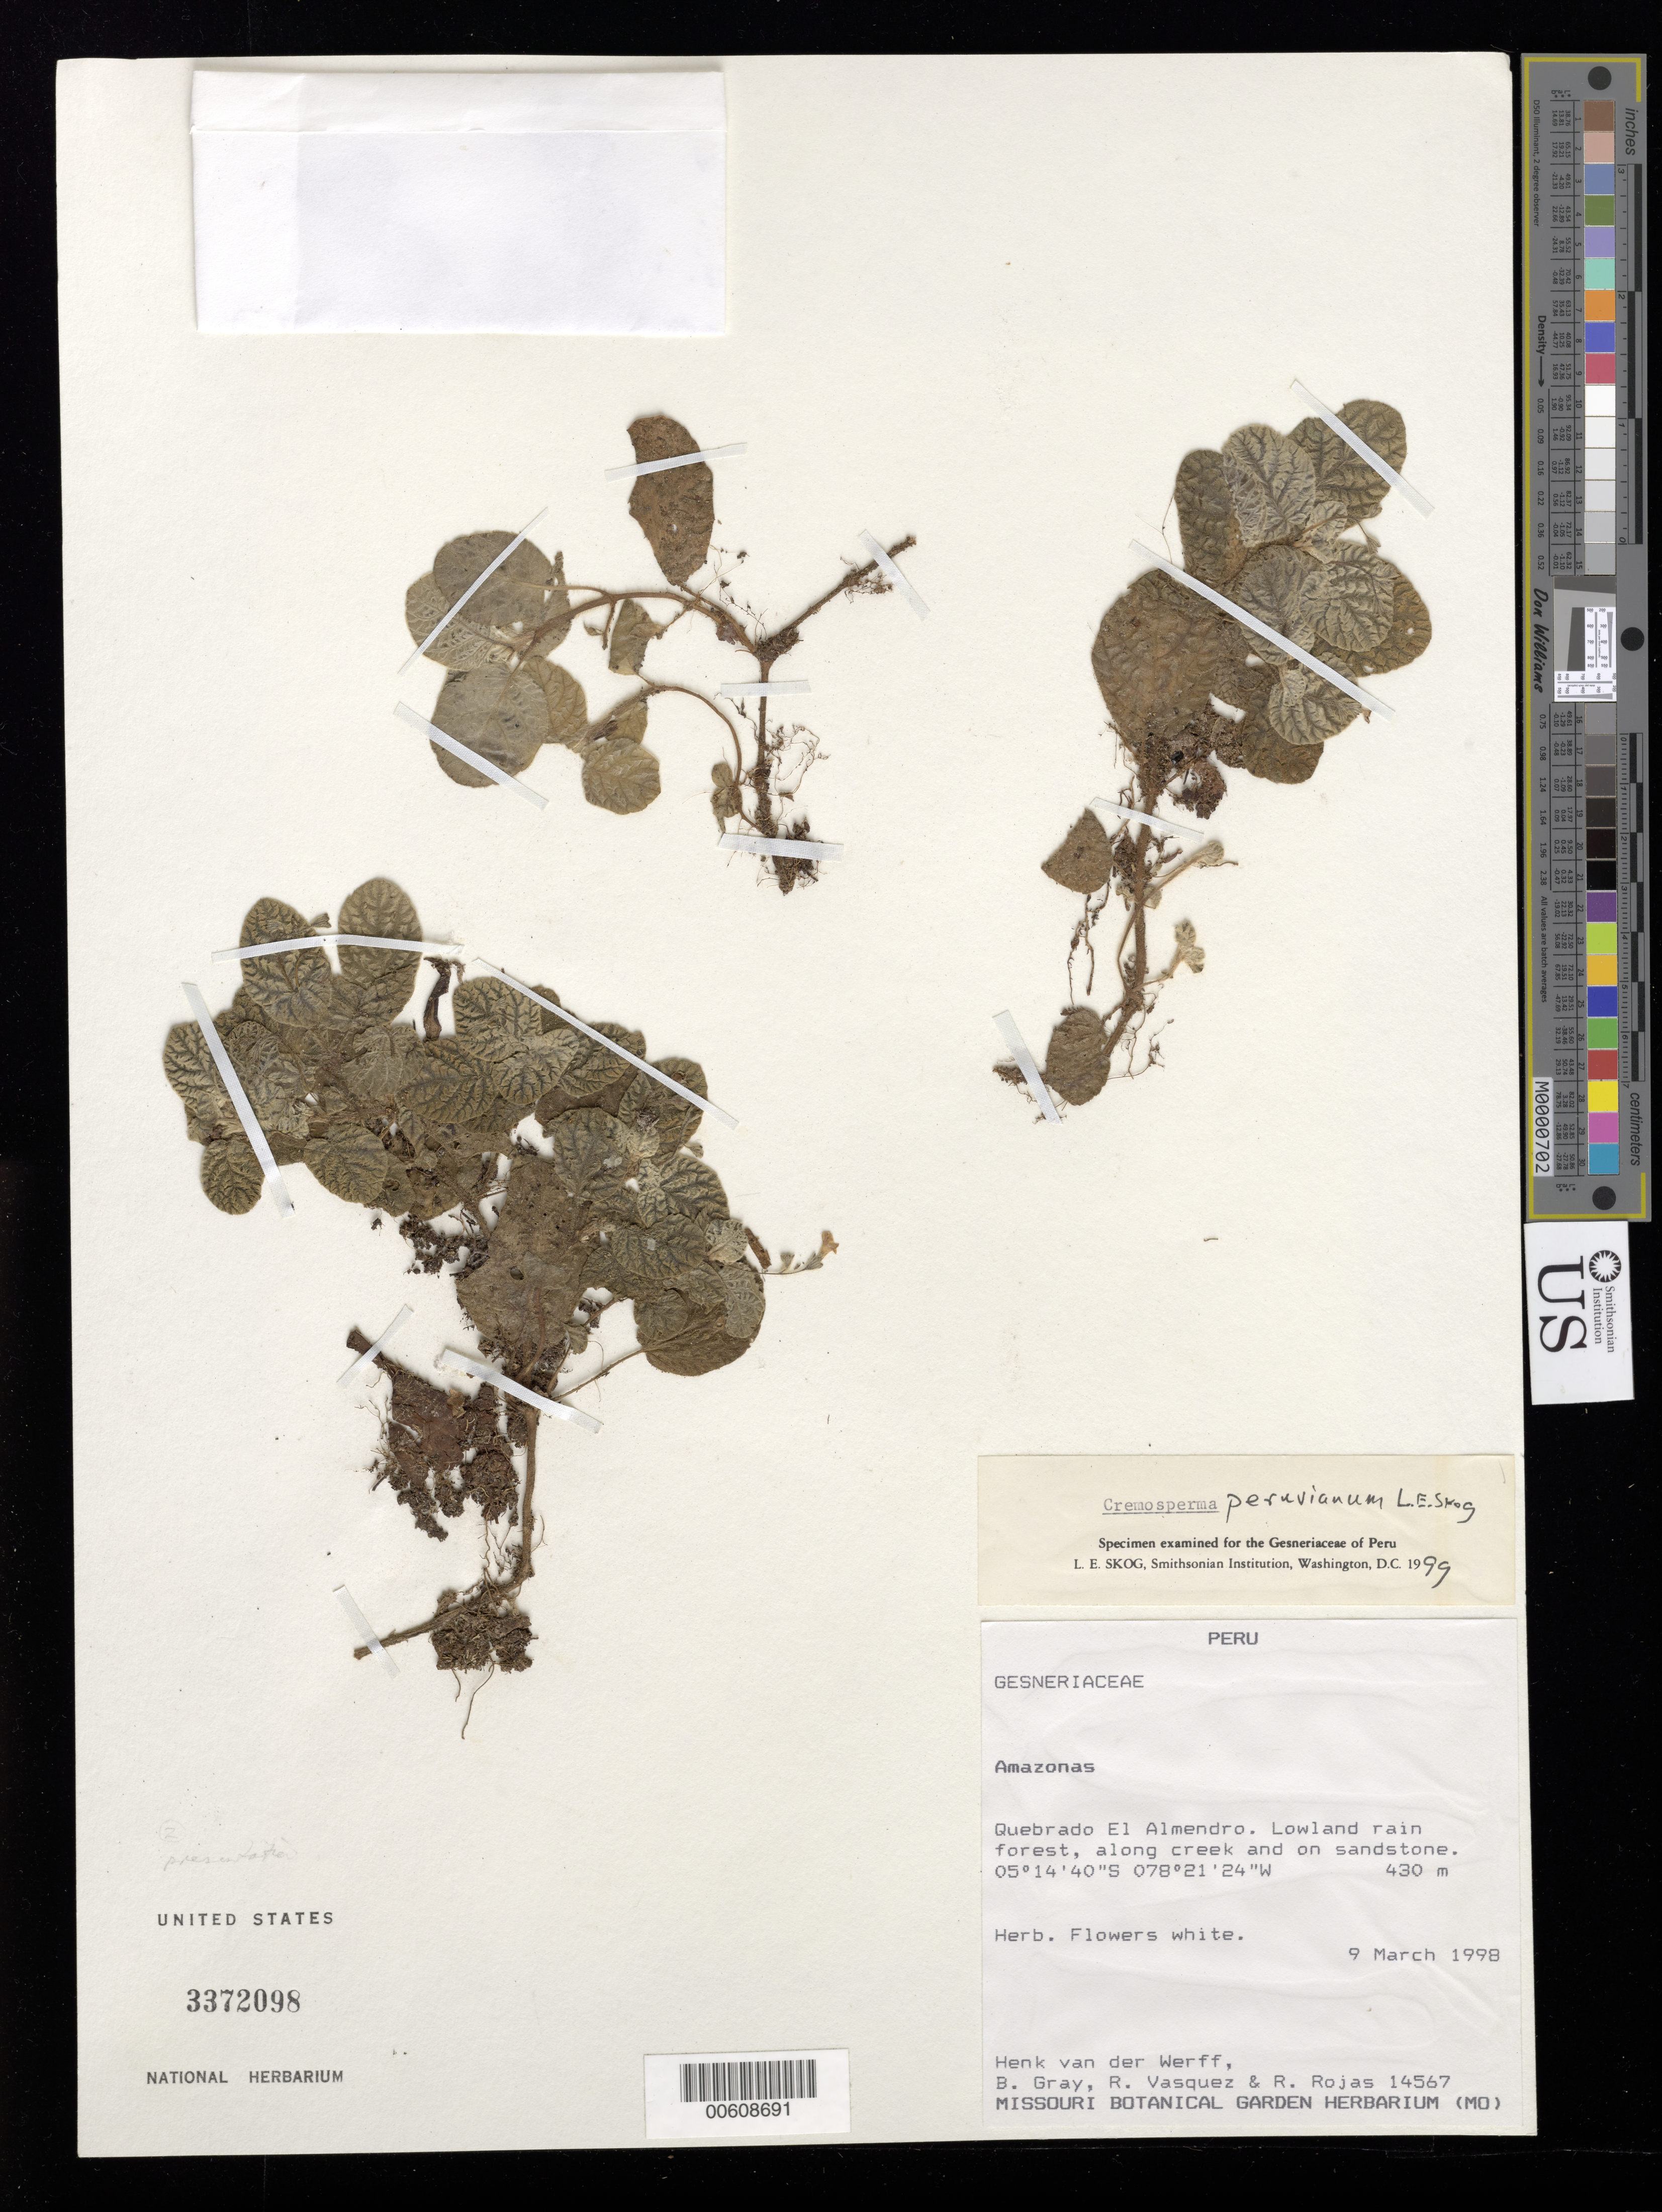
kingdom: Plantae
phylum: Tracheophyta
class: Magnoliopsida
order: Lamiales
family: Gesneriaceae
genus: Cremosperma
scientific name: Cremosperma peruvianum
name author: L.E. Skog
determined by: Skog, Laurence E.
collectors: H. van der Werff, B. Gray, R. Rojas & R. Vasquez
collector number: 14567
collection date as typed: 09 Mar 1998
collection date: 1998-03-09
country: Peru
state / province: Amazonas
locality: Quebrado El Almendro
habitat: Lowland rain forest, along creek and on sandstone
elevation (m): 430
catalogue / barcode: US 3372098